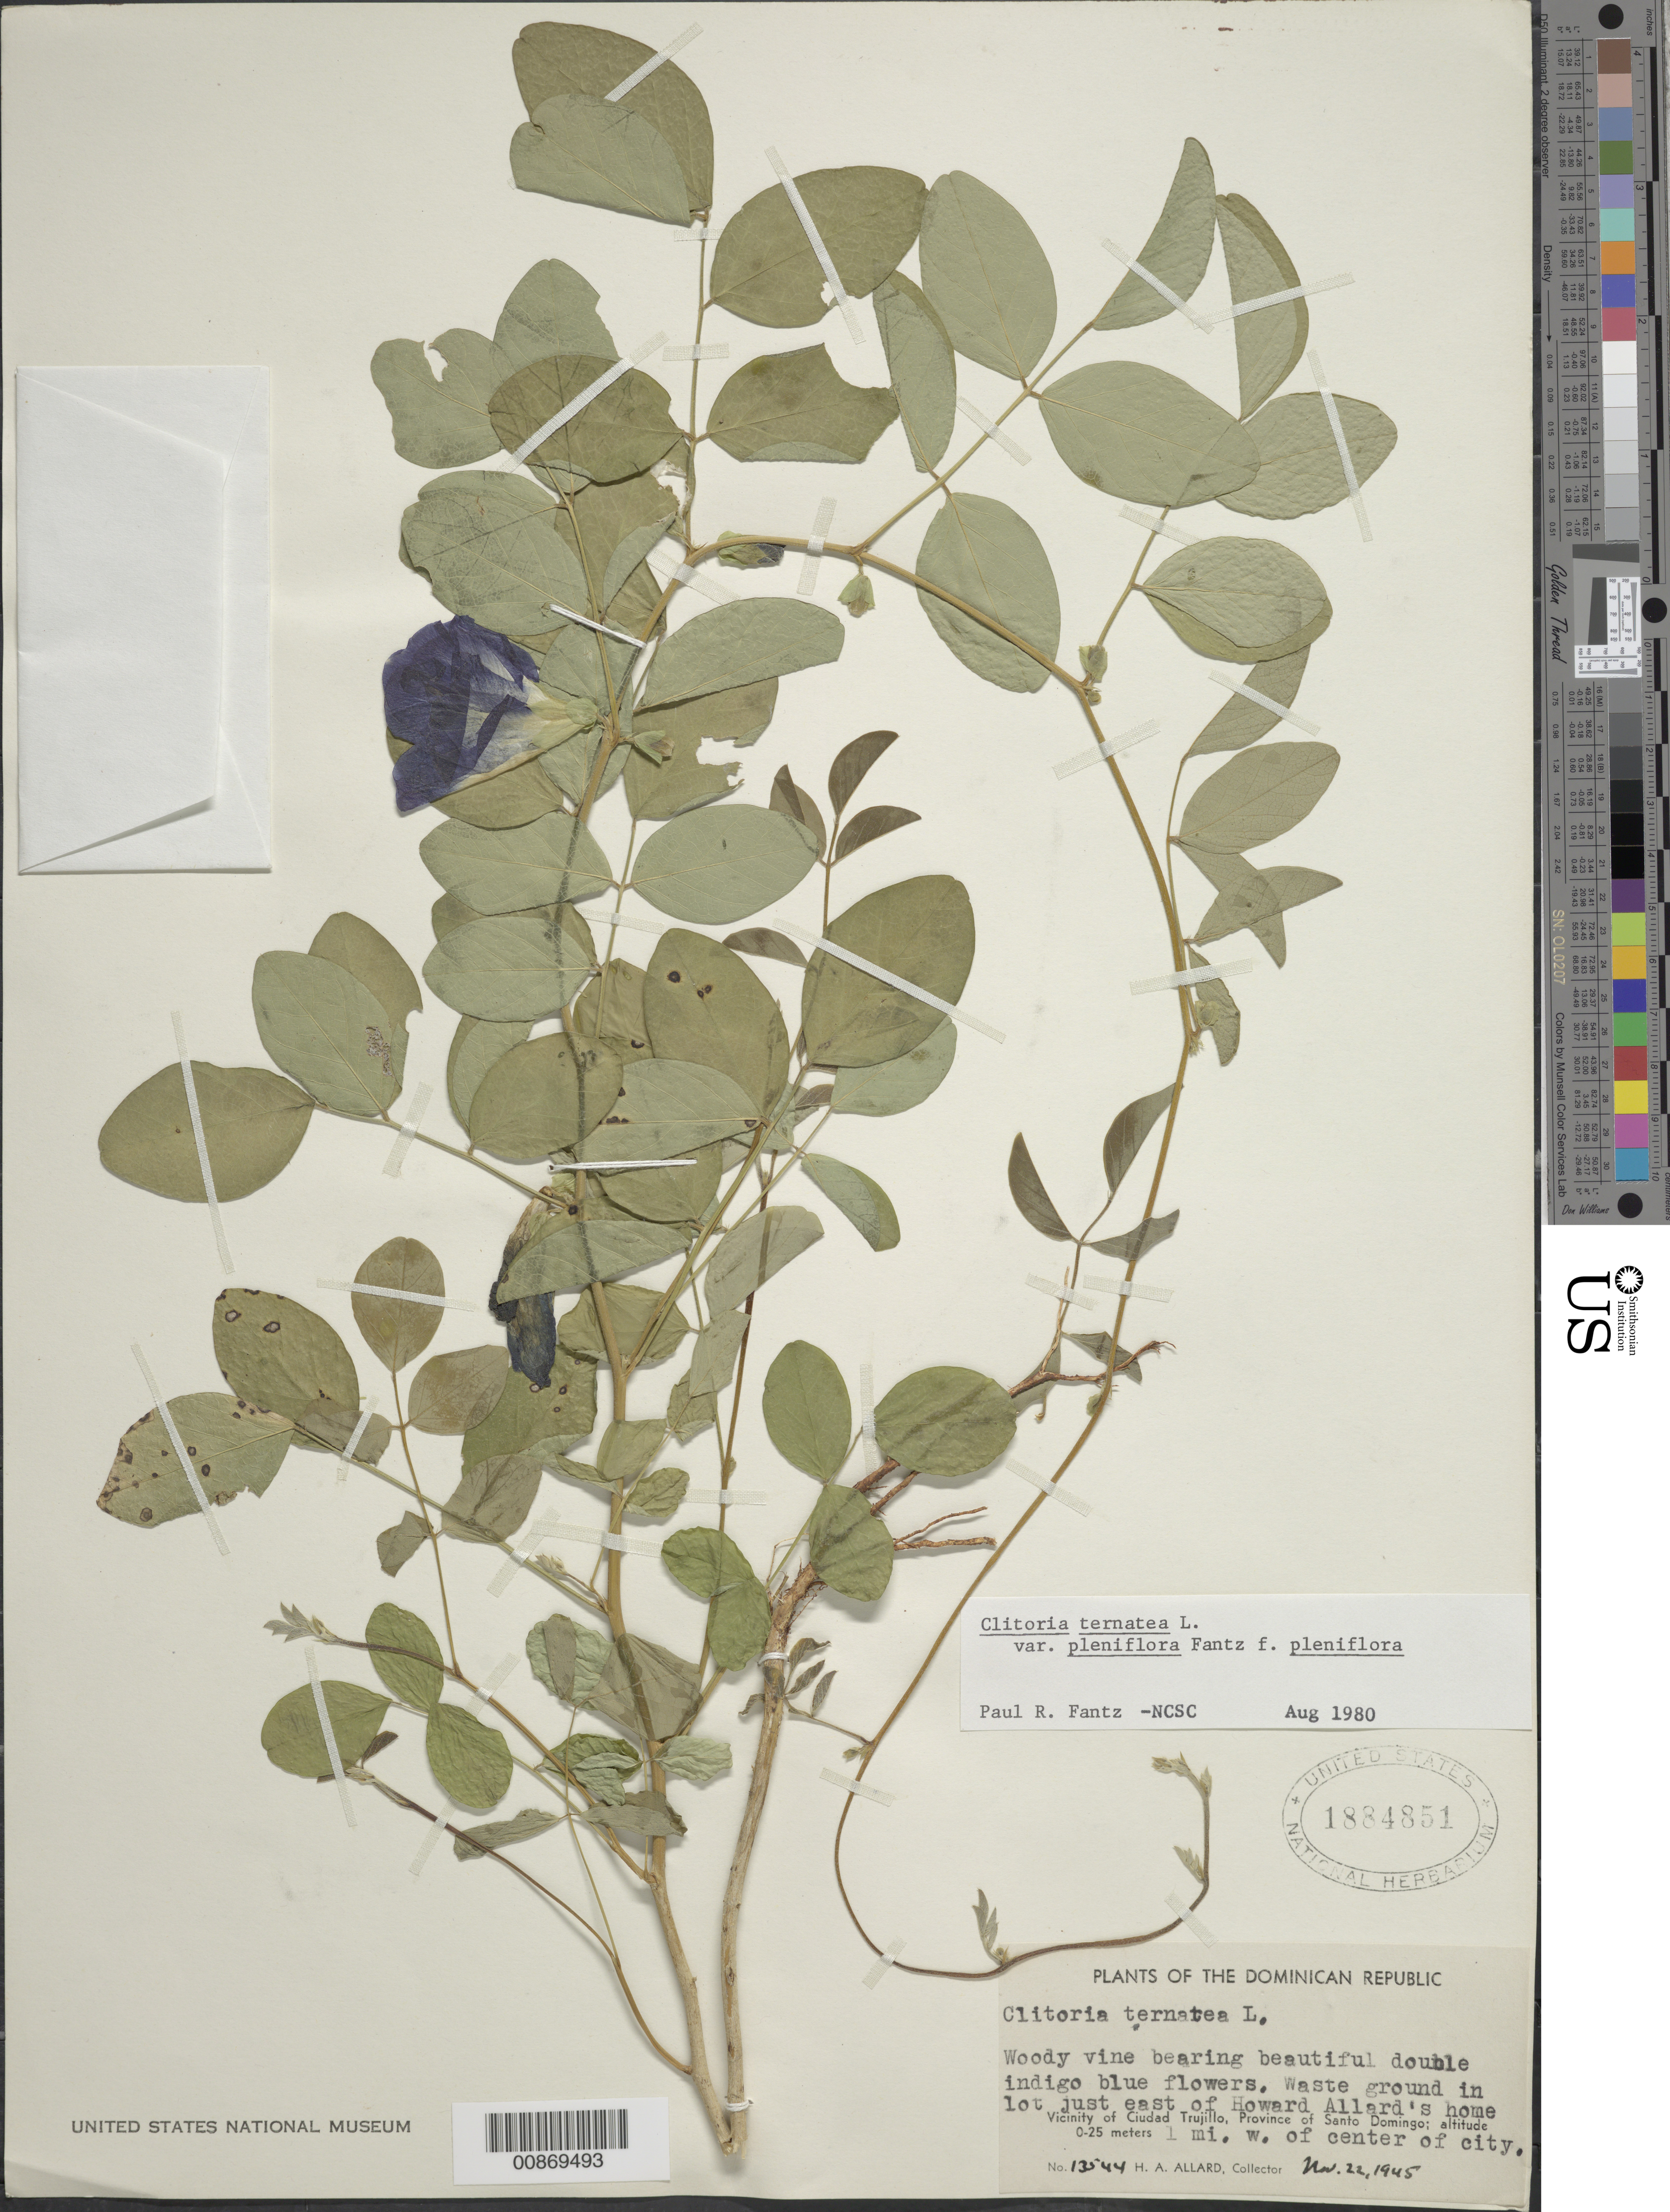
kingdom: Plantae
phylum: Tracheophyta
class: Magnoliopsida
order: Fabales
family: Fabaceae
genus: Clitoria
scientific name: Clitoria ternatea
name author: L.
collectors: H. A. Allard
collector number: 13544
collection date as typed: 22 Nov 1945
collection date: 1945-11-22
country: Dominican Republic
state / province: Distrito Nacional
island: Hispaniola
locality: Vicinity of Ciudad Trujillo, Province of Santo Domingo (obsolete). Waste ground in lot just east of Howard Allard's home, 1 mi. W of center of city.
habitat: Waste ground.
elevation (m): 0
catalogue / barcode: US 1884851